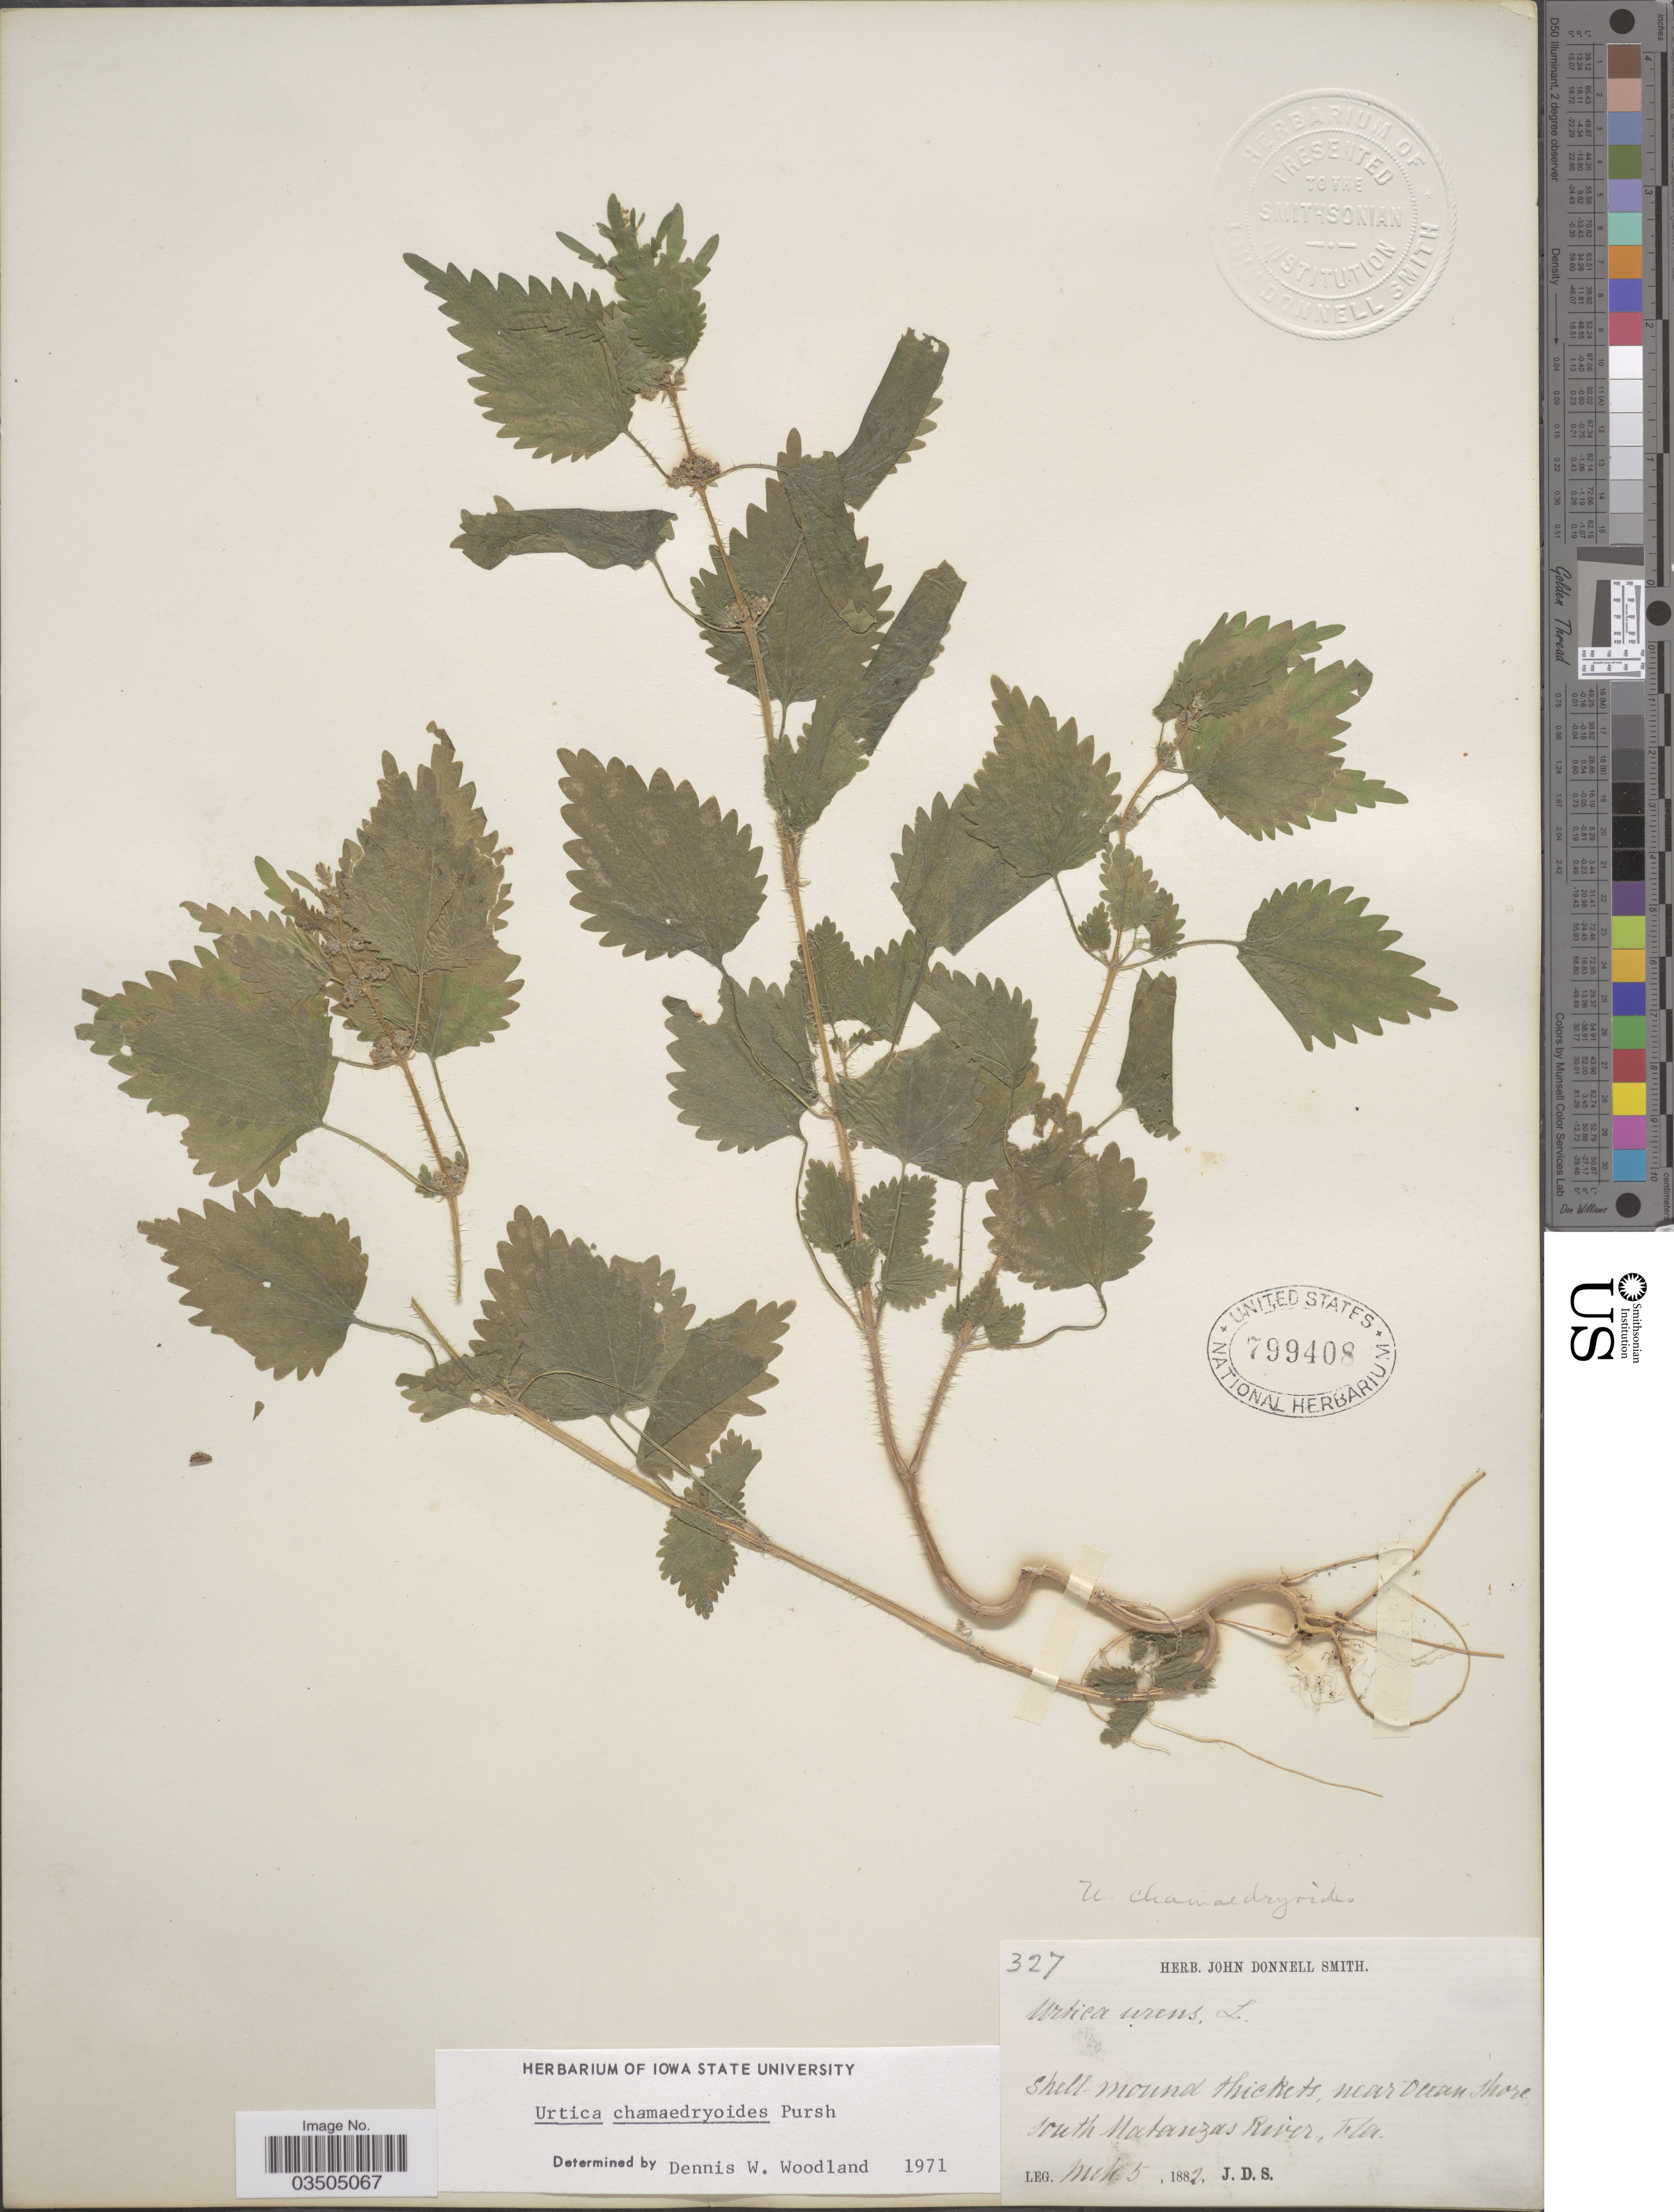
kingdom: Plantae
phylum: Tracheophyta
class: Magnoliopsida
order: Rosales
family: Urticaceae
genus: Urtica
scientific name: Urtica chamaedryoides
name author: Pursh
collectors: J. Donnell Smith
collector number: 327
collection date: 1822-03-05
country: United States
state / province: Florida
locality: Near ocean shore, south Matanzas River.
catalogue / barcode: US 799408